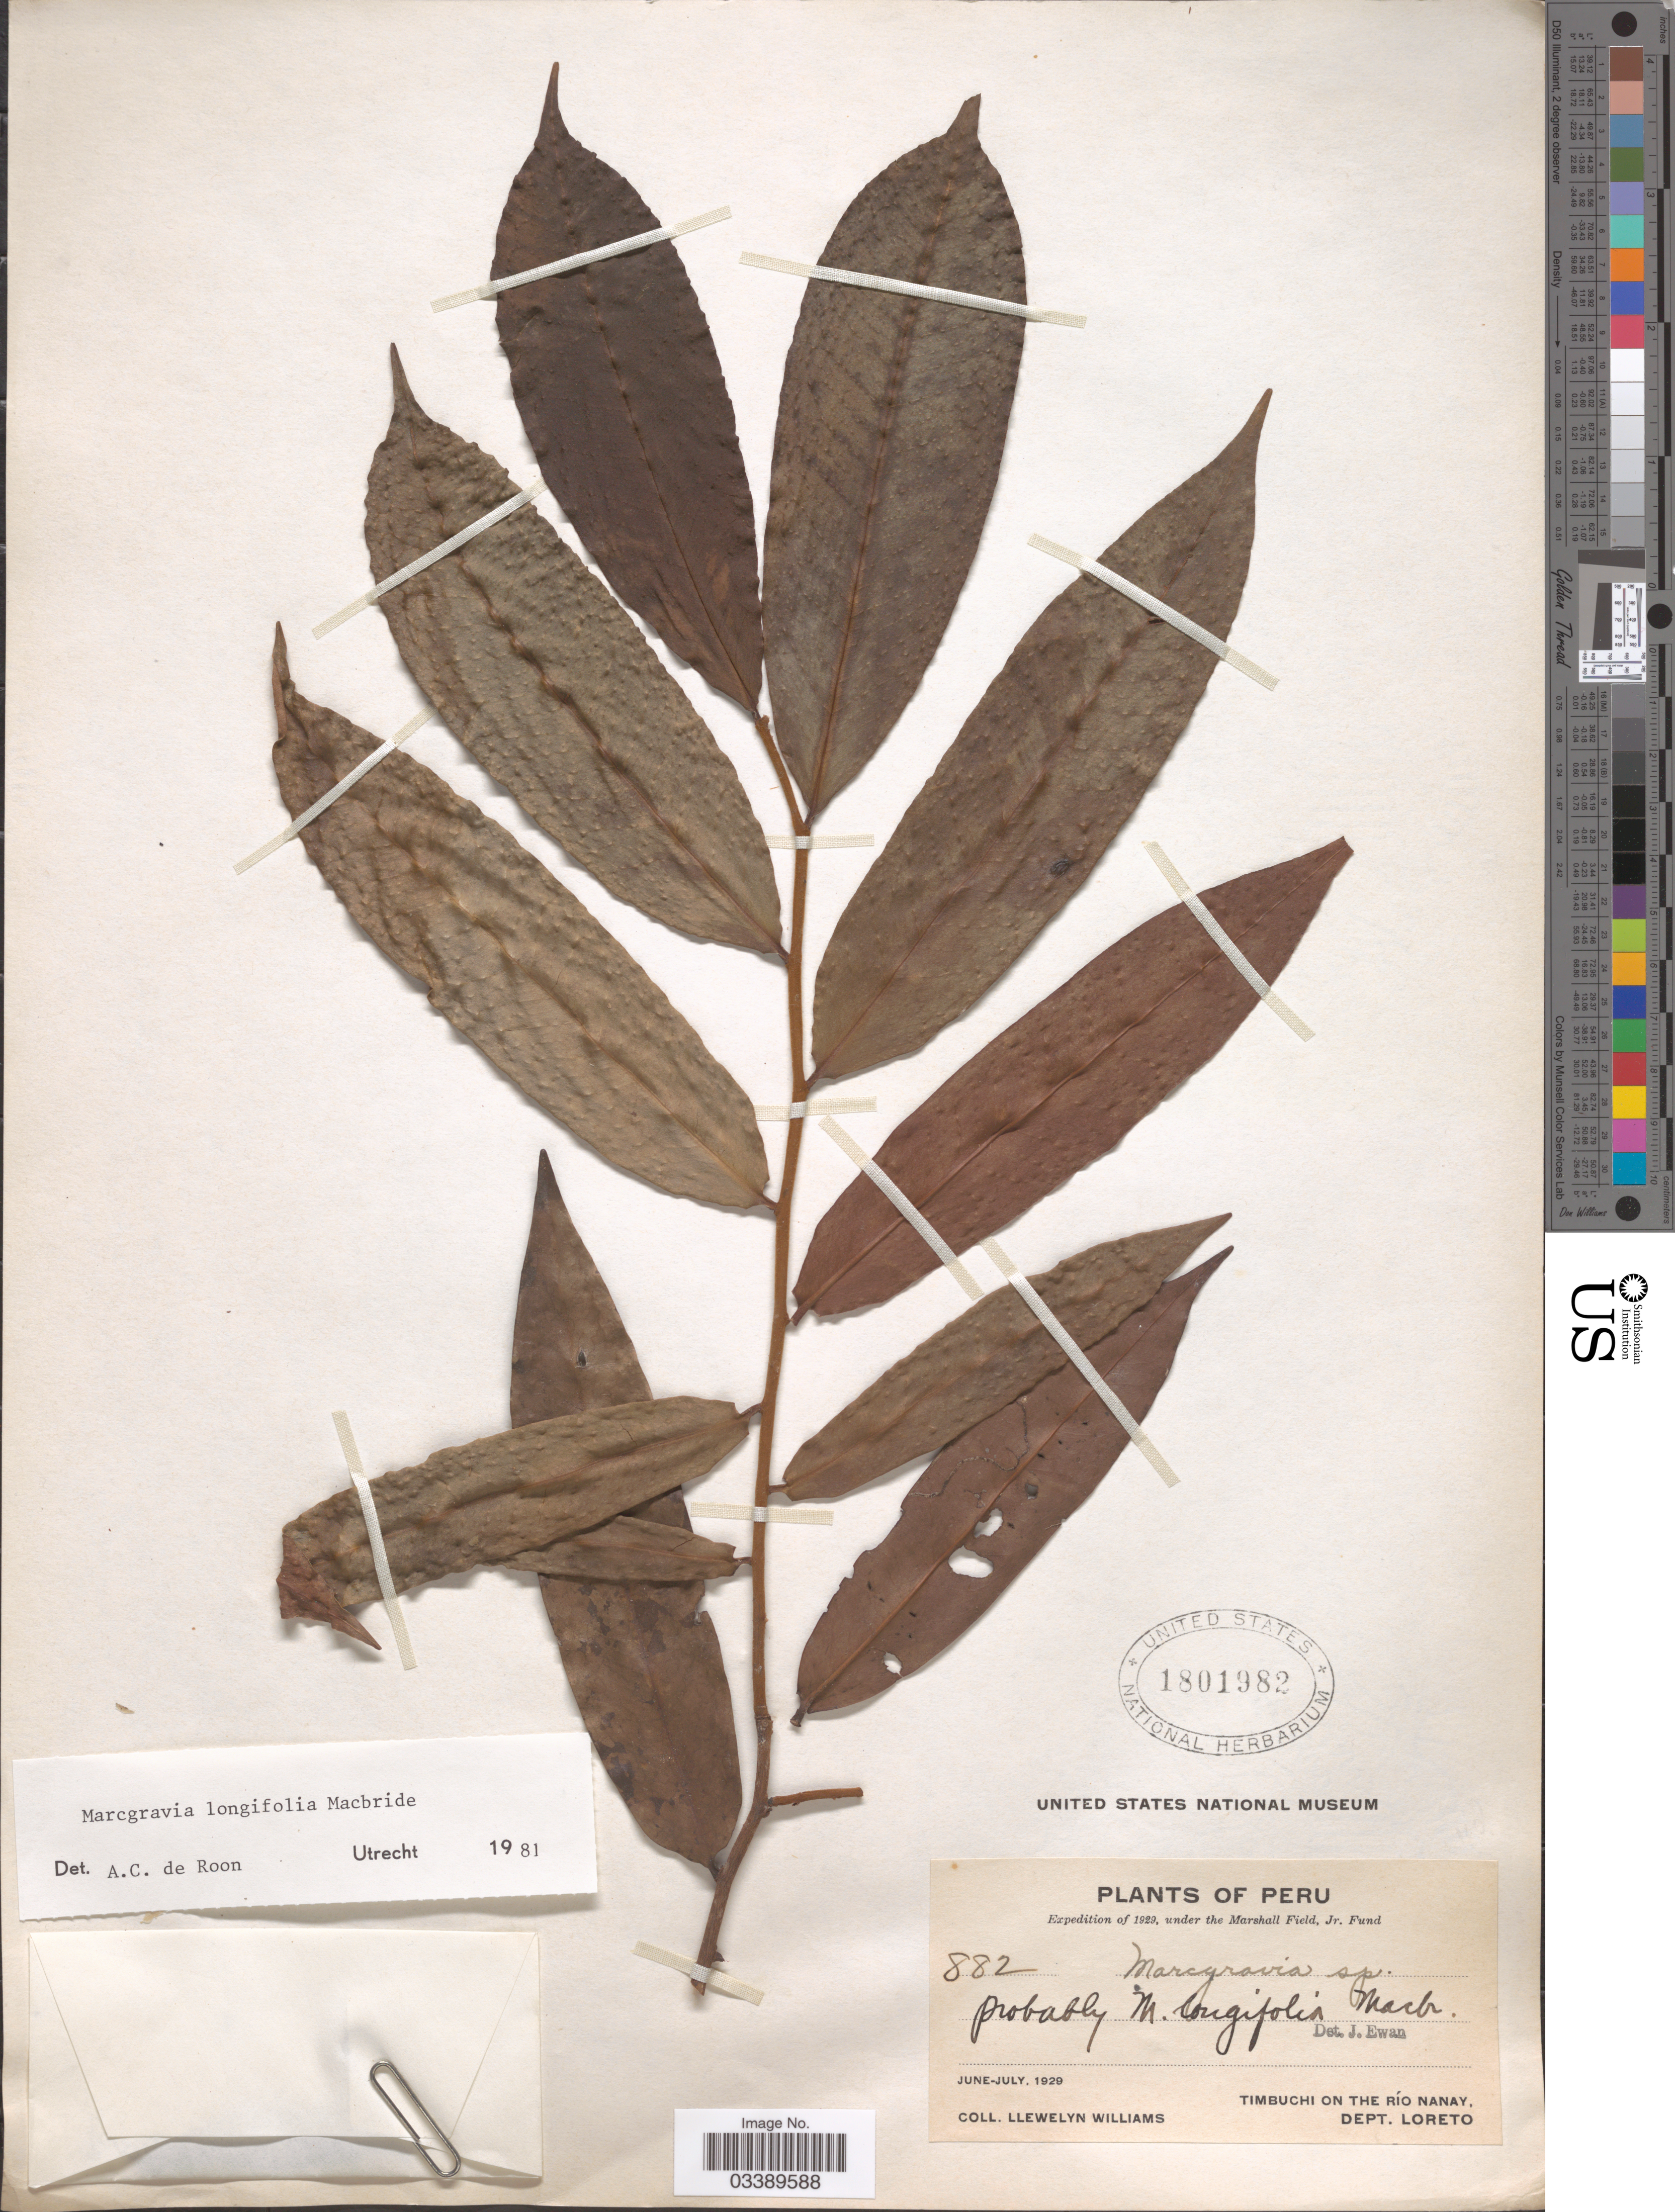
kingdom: Plantae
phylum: Tracheophyta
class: Magnoliopsida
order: Ericales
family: Marcgraviaceae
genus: Marcgravia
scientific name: Marcgravia longifolia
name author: J.F. Macbr.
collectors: Ll. Williams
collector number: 882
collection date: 1929-06/1929-07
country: Peru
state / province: Loreto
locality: Timbuchi on the Río Nanay, Dept. Loreto.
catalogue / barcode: US 1801982